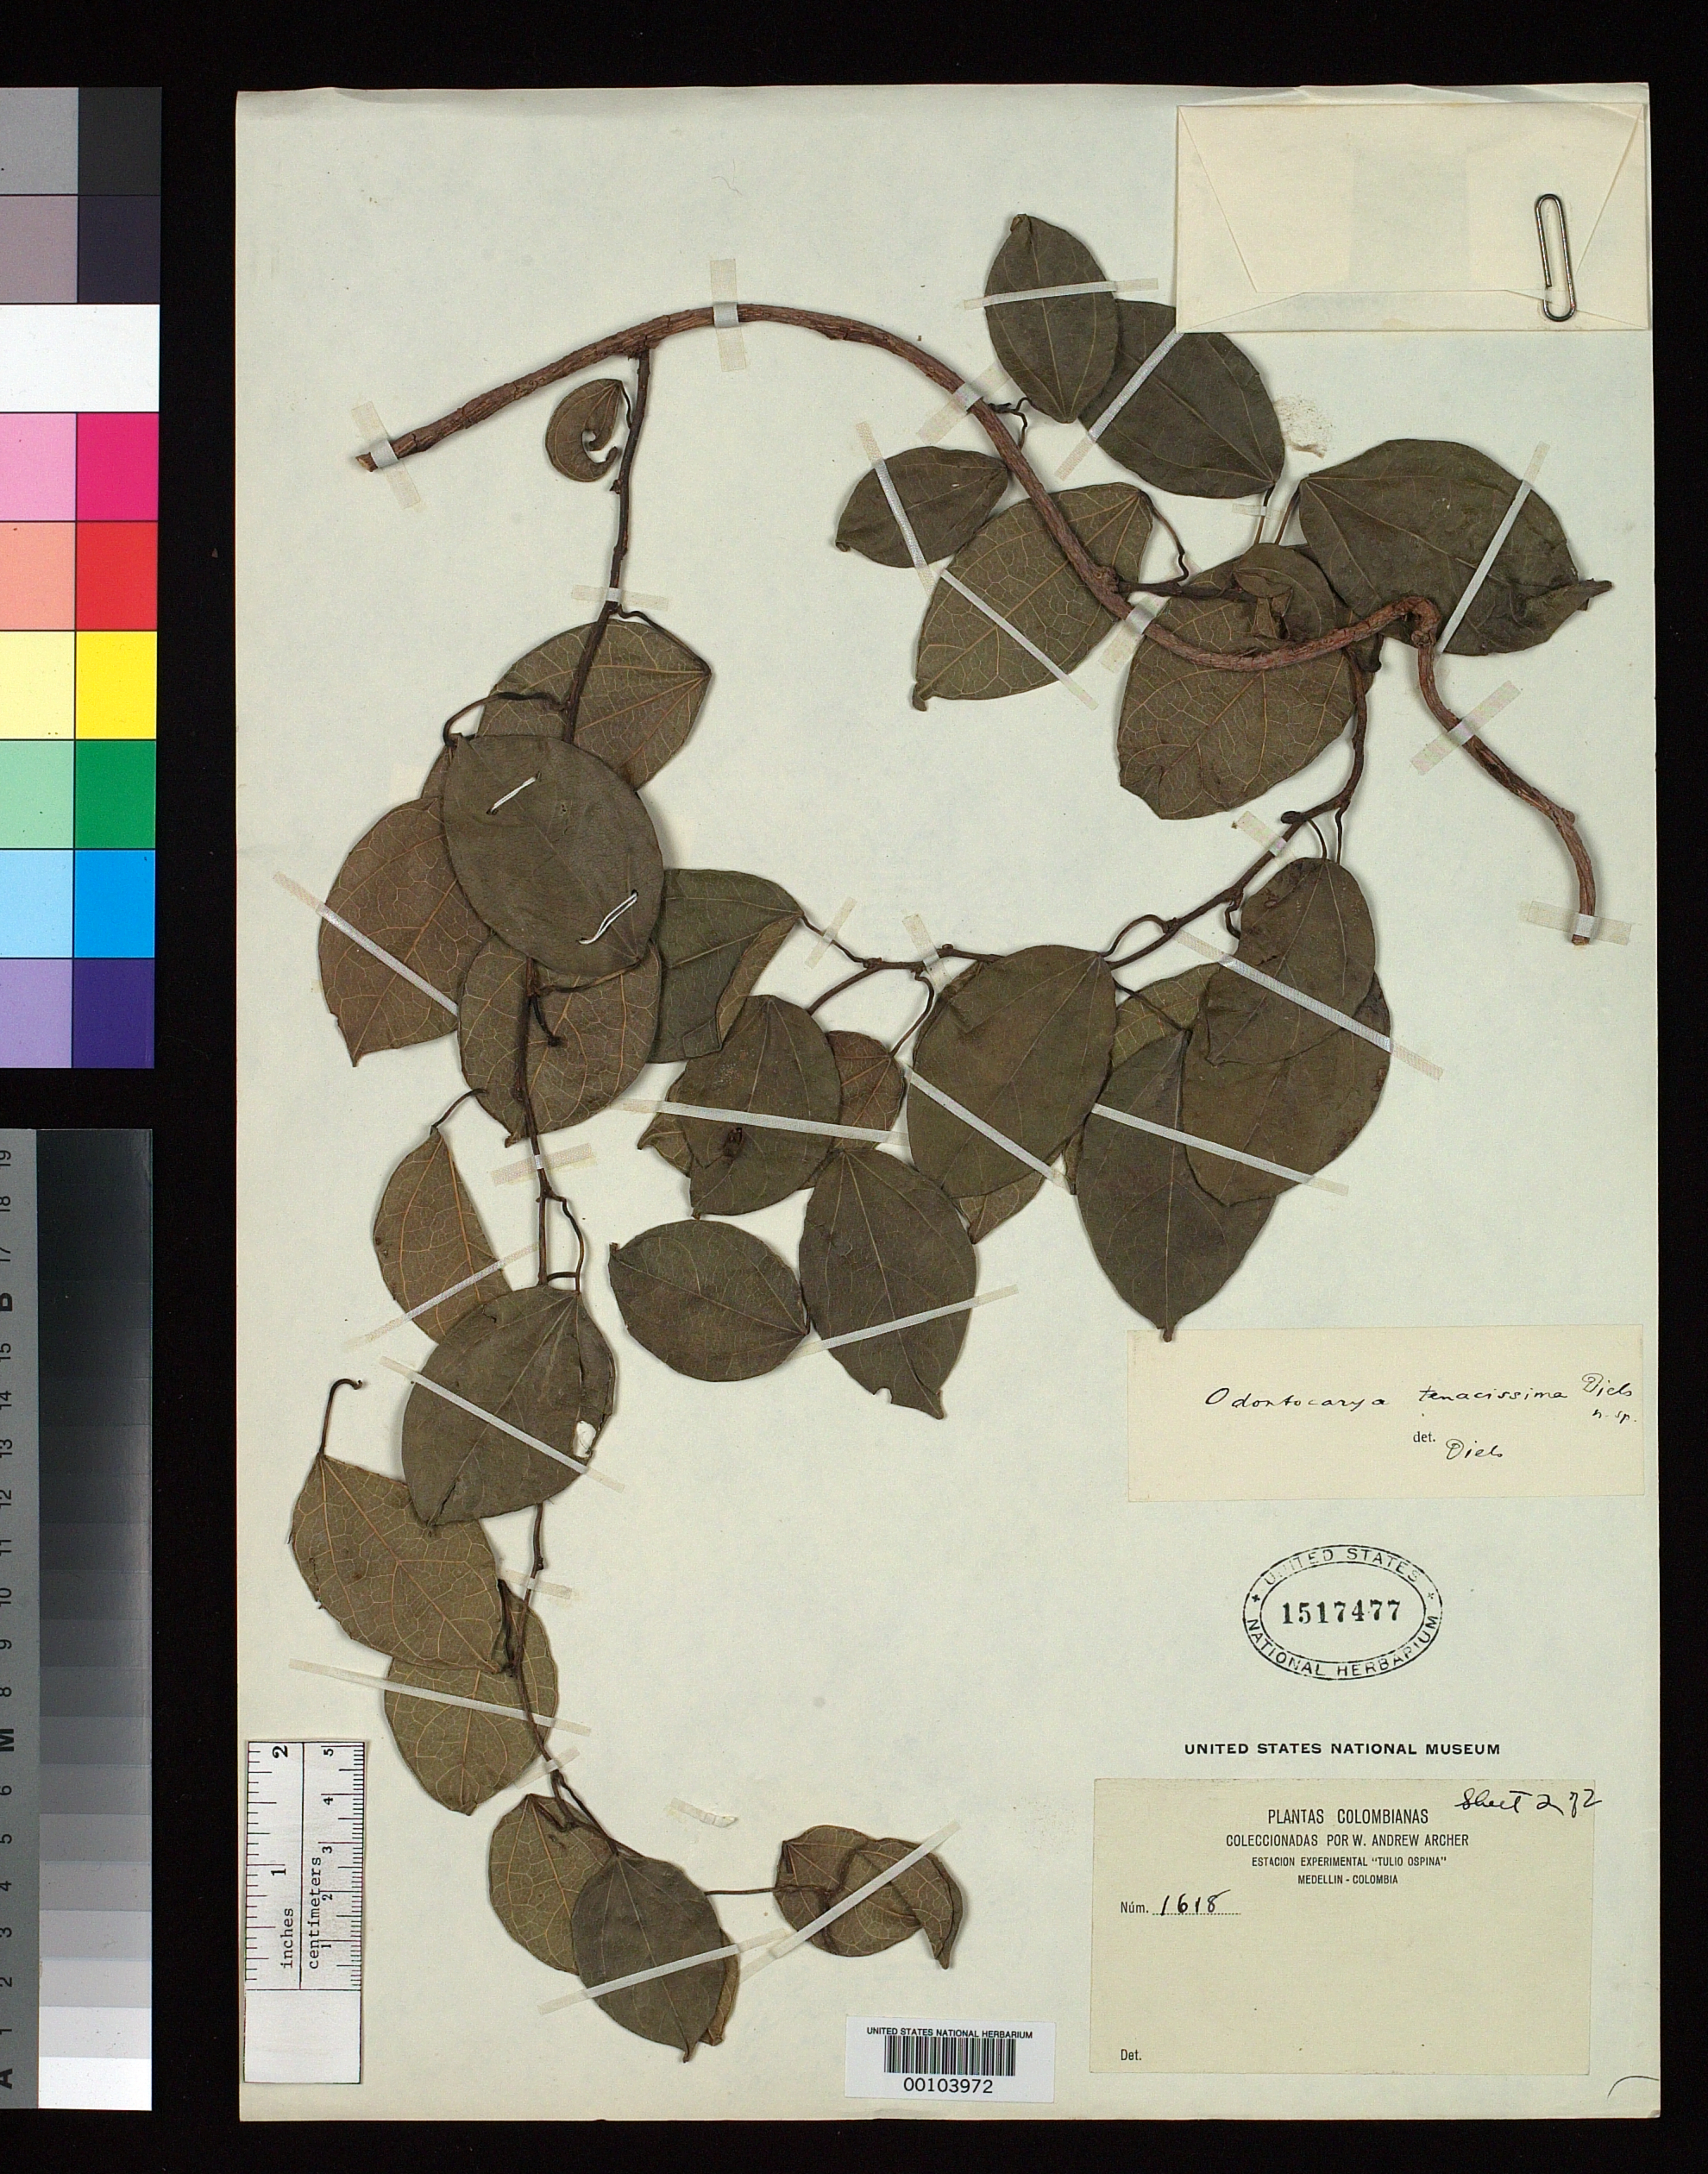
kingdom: Plantae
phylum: Tracheophyta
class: Magnoliopsida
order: Ranunculales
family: Menispermaceae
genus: Odontocarya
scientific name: Odontocarya tenacissima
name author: Diels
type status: Isotype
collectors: W. A. Archer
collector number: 1618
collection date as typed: Feb 1931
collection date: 1931-02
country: Colombia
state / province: Antioquia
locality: Medellin.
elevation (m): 1500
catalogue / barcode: US 1517477